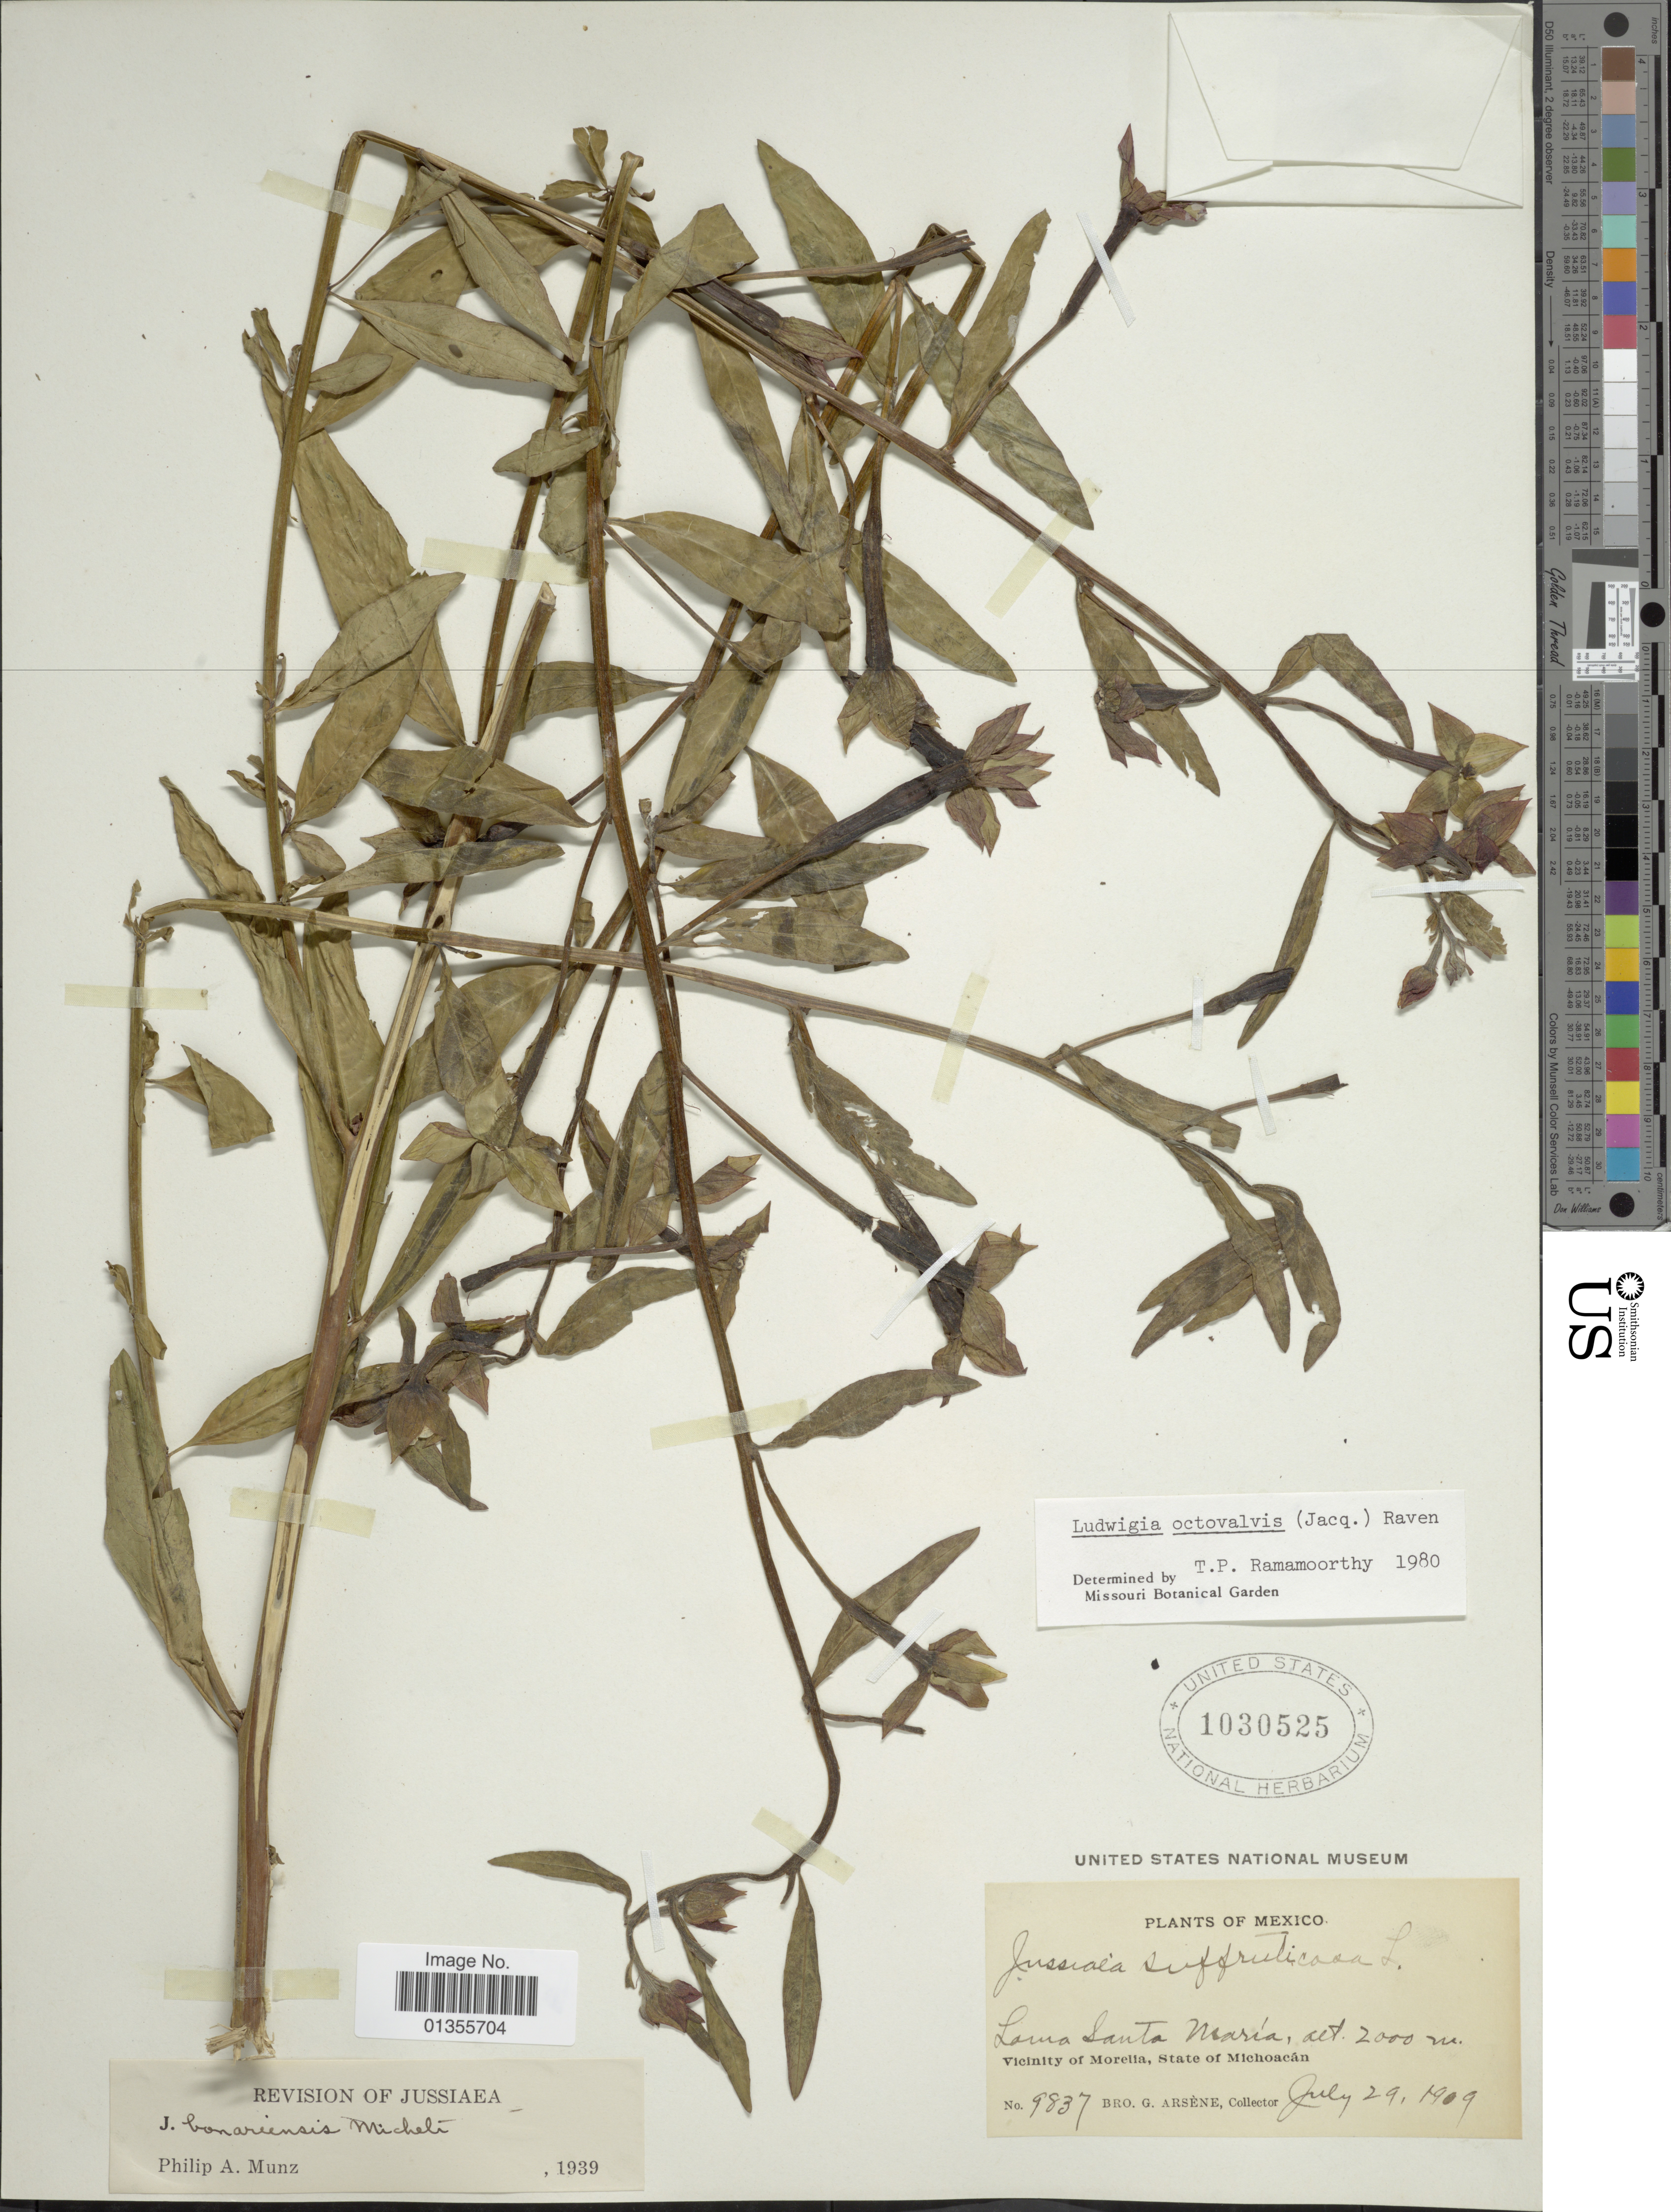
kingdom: Plantae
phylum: Tracheophyta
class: Magnoliopsida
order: Myrtales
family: Onagraceae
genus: Ludwigia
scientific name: Ludwigia octovalvis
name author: (Jacq.) P.H. Raven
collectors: Bro. G. Arsène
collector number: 9837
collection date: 1909-07-29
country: Mexico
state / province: Michoacán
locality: Lama Santa María. Vicinity of Morelia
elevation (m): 2000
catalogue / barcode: US 1030525